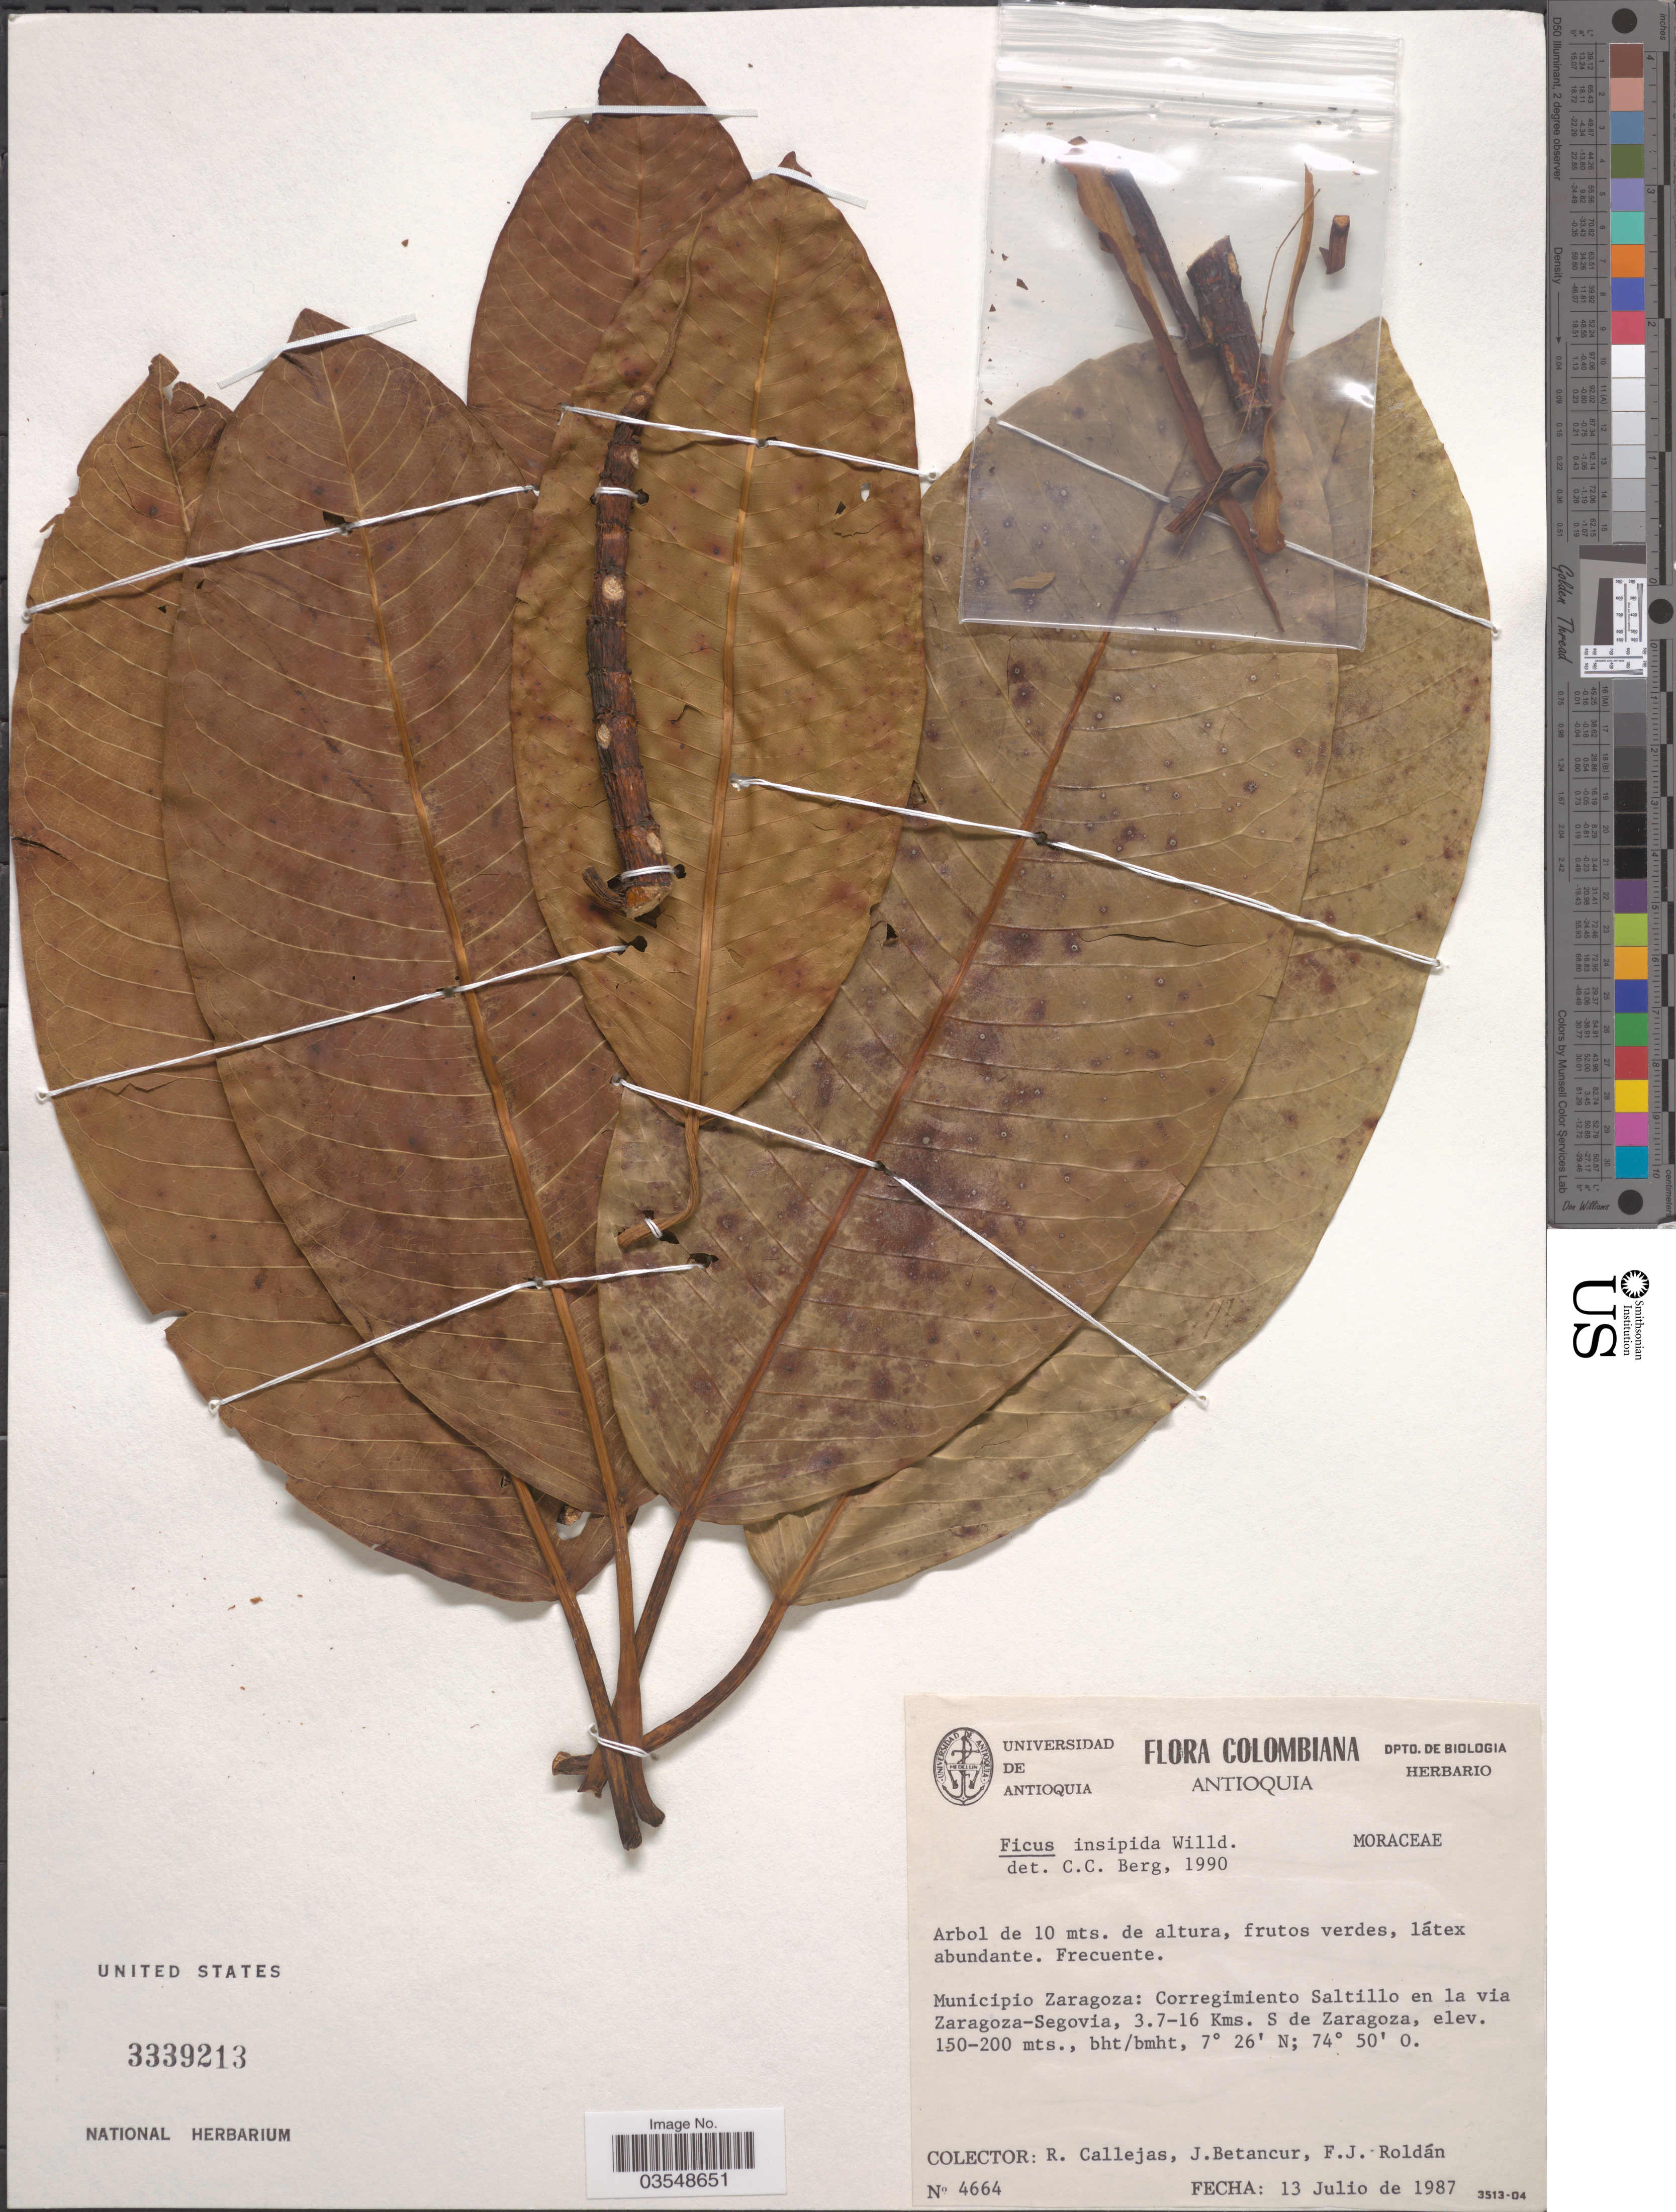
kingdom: Plantae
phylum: Tracheophyta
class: Magnoliopsida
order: Rosales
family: Moraceae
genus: Ficus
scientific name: Ficus glabrata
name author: Kunth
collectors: R. Callejas, J. Betancur & F. J. Roldán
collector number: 4664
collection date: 1987-07-13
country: Colombia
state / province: Antioquia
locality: Municipio Zaragoza: Corregimiento Saltillo en la via Zaragoza-Segovia, 3.7-16 Kms. D de Zaragoza.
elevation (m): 150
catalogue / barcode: US 3339213